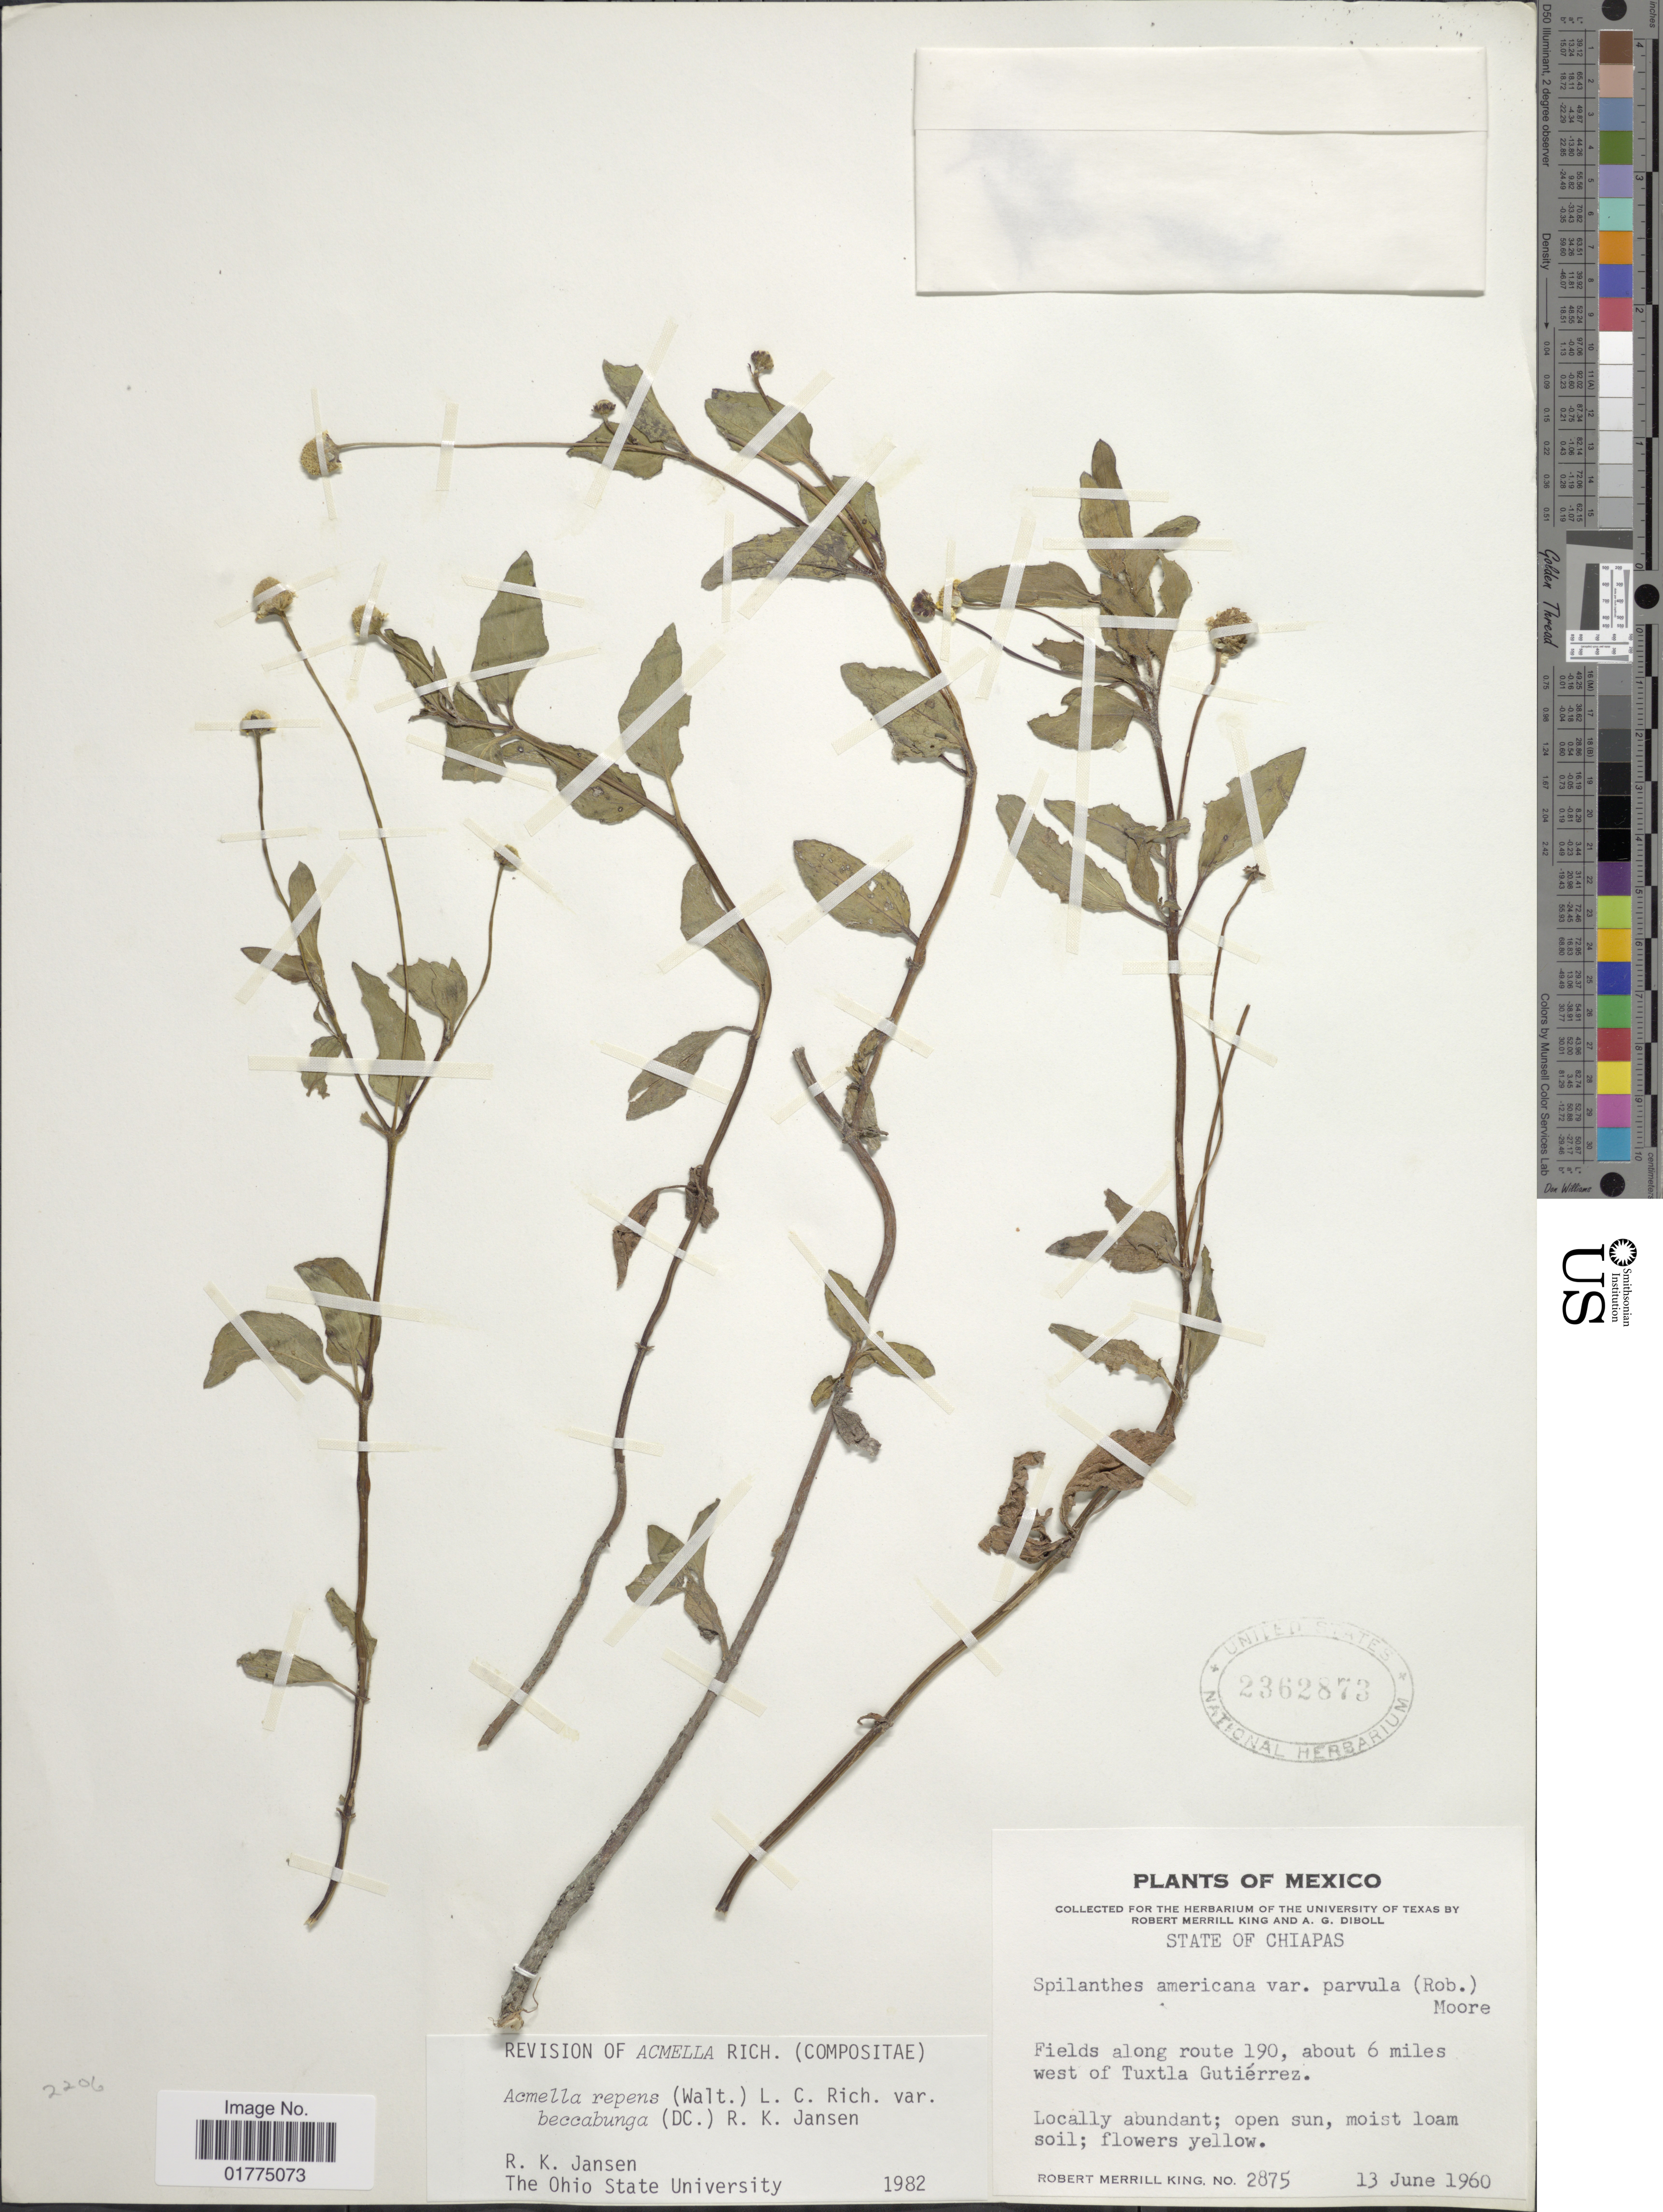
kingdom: Plantae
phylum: Tracheophyta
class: Magnoliopsida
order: Asterales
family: Asteraceae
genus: Acmella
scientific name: Acmella repens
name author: (Walter) Rich.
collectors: R. M. King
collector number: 2875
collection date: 1960-06-13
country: Mexico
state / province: Chiapas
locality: State of Chiapas. Fields along route 190, about 6 miles west of Tuxtla Gutiérrez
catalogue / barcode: US 2362873